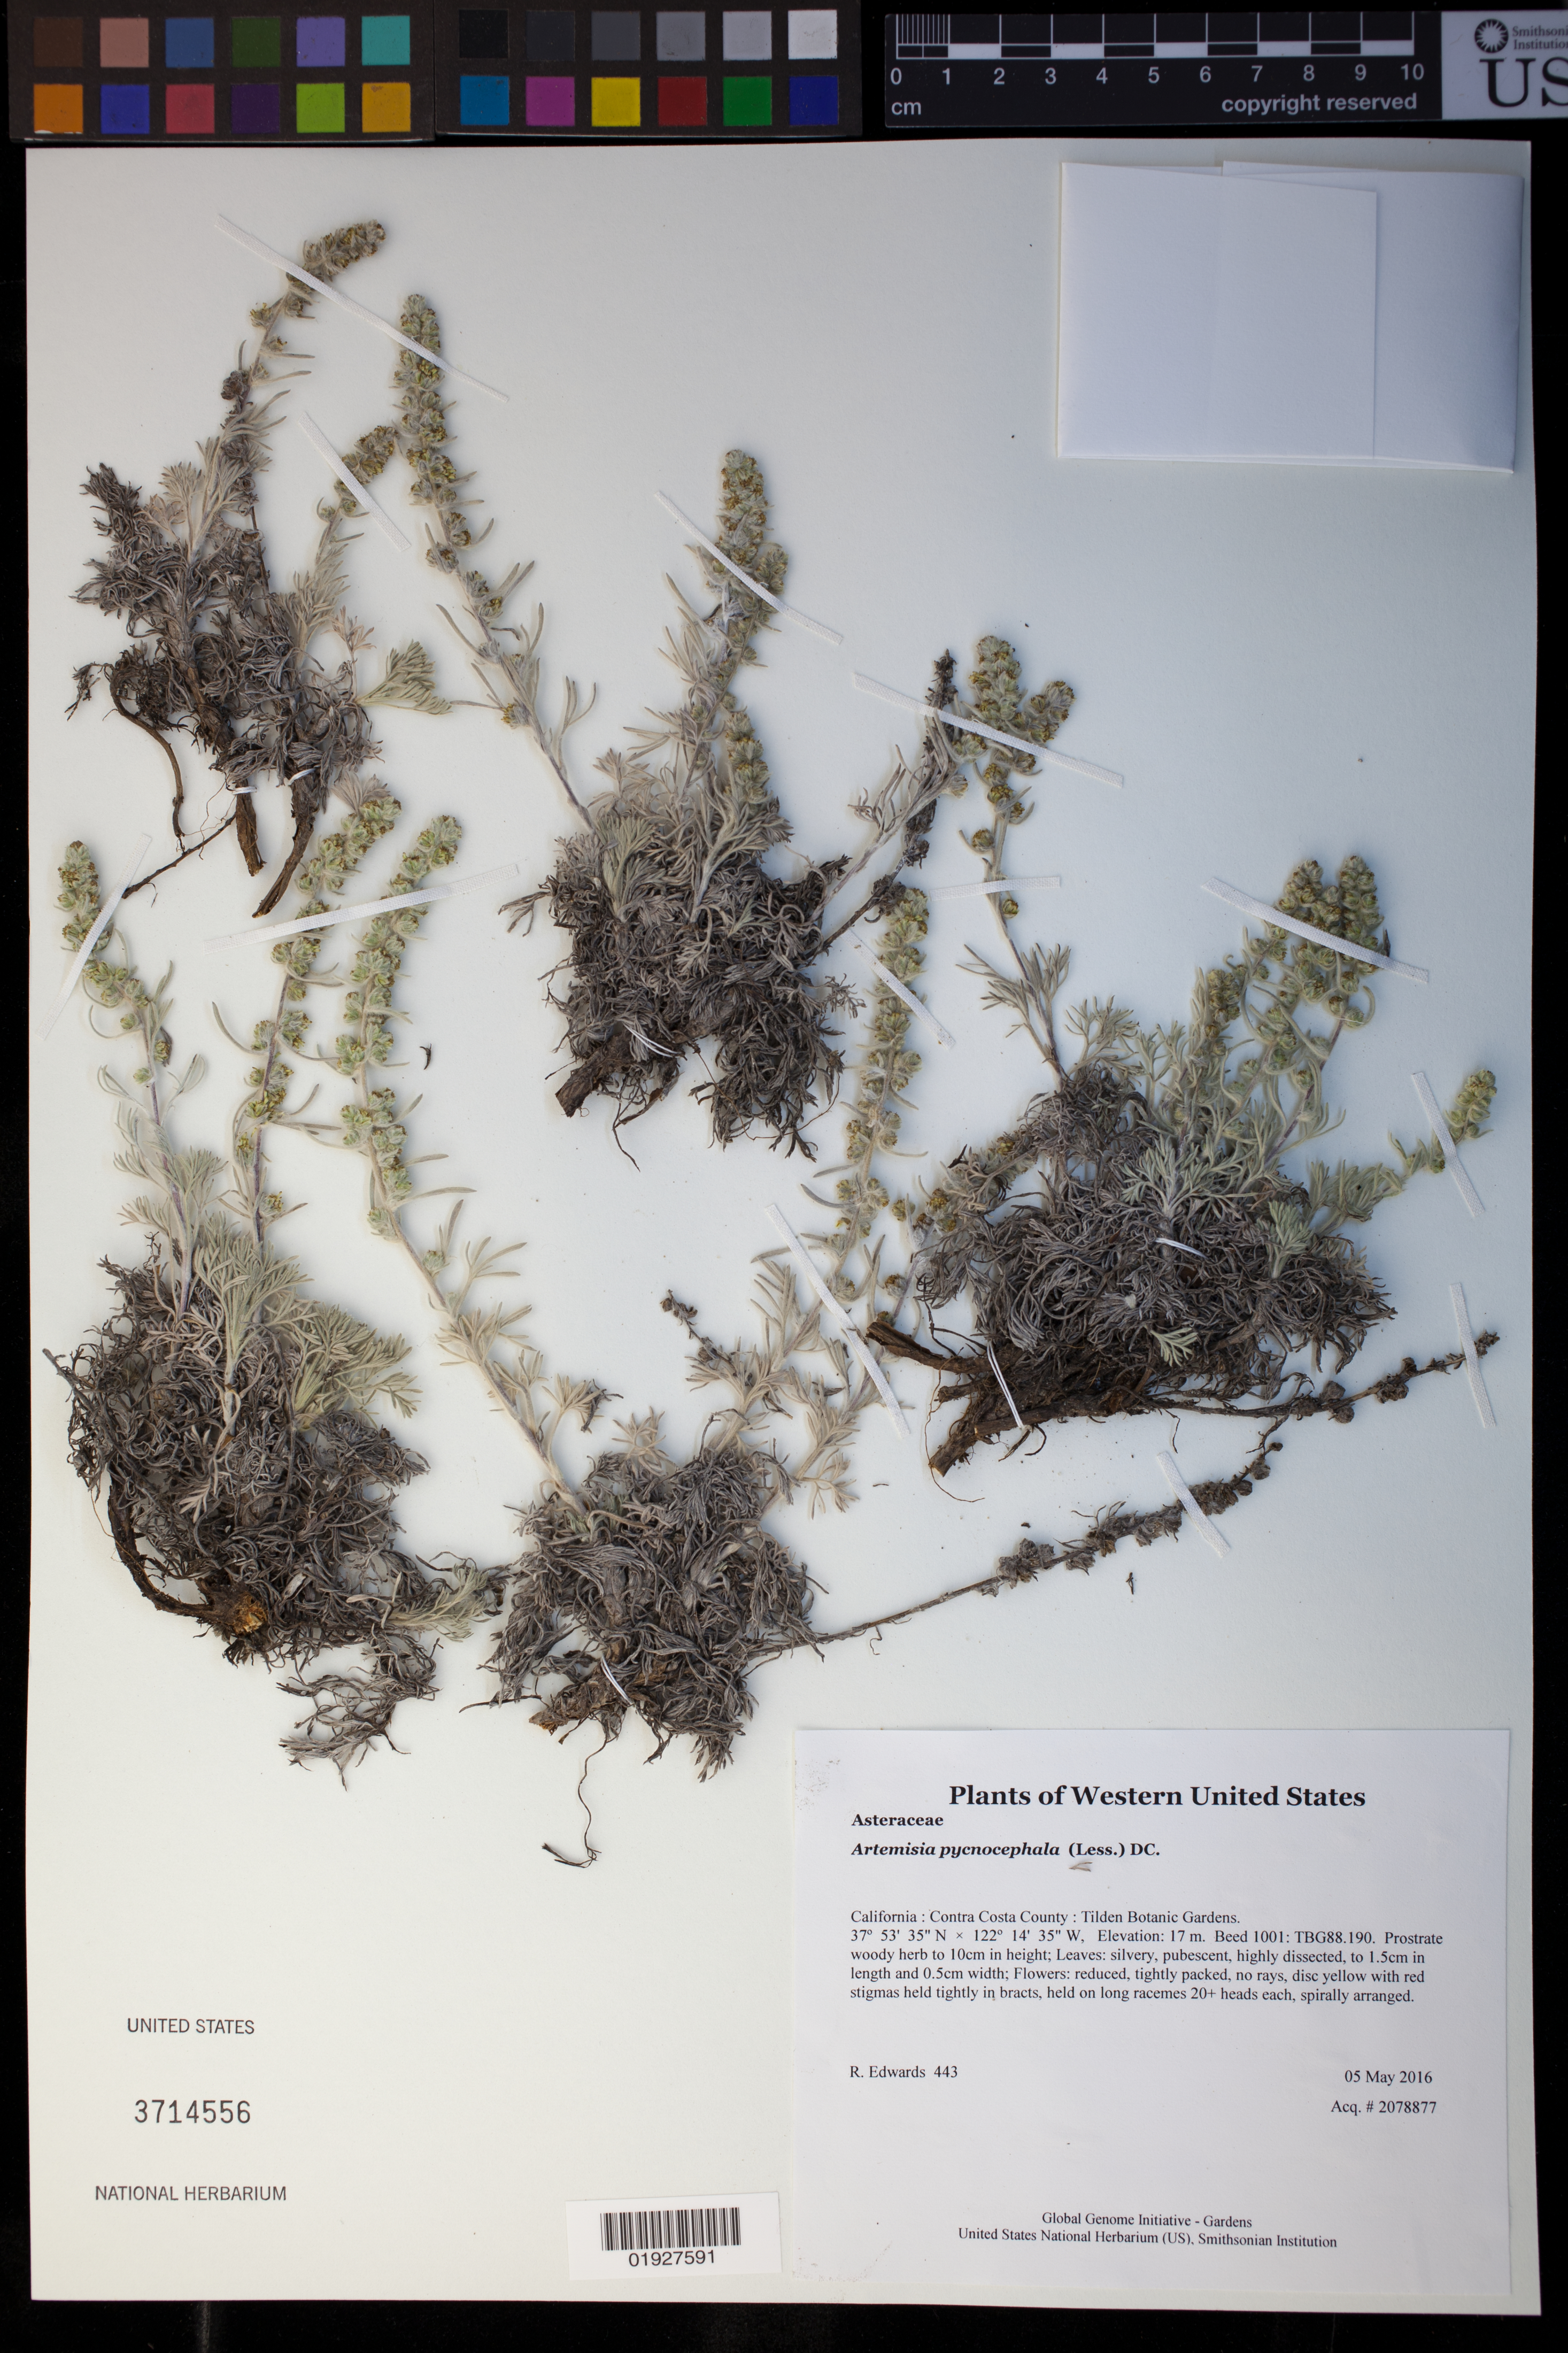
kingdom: Plantae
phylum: Tracheophyta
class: Magnoliopsida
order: Asterales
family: Asteraceae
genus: Artemisia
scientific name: Artemisia pycnocephala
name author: DC.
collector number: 443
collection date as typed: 5 May 2016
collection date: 2016-05-05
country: United States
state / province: California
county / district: Contra Costa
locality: Tilden Botanic Gardens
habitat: Beed 1001: TBG88.190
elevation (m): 17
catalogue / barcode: US 3714556